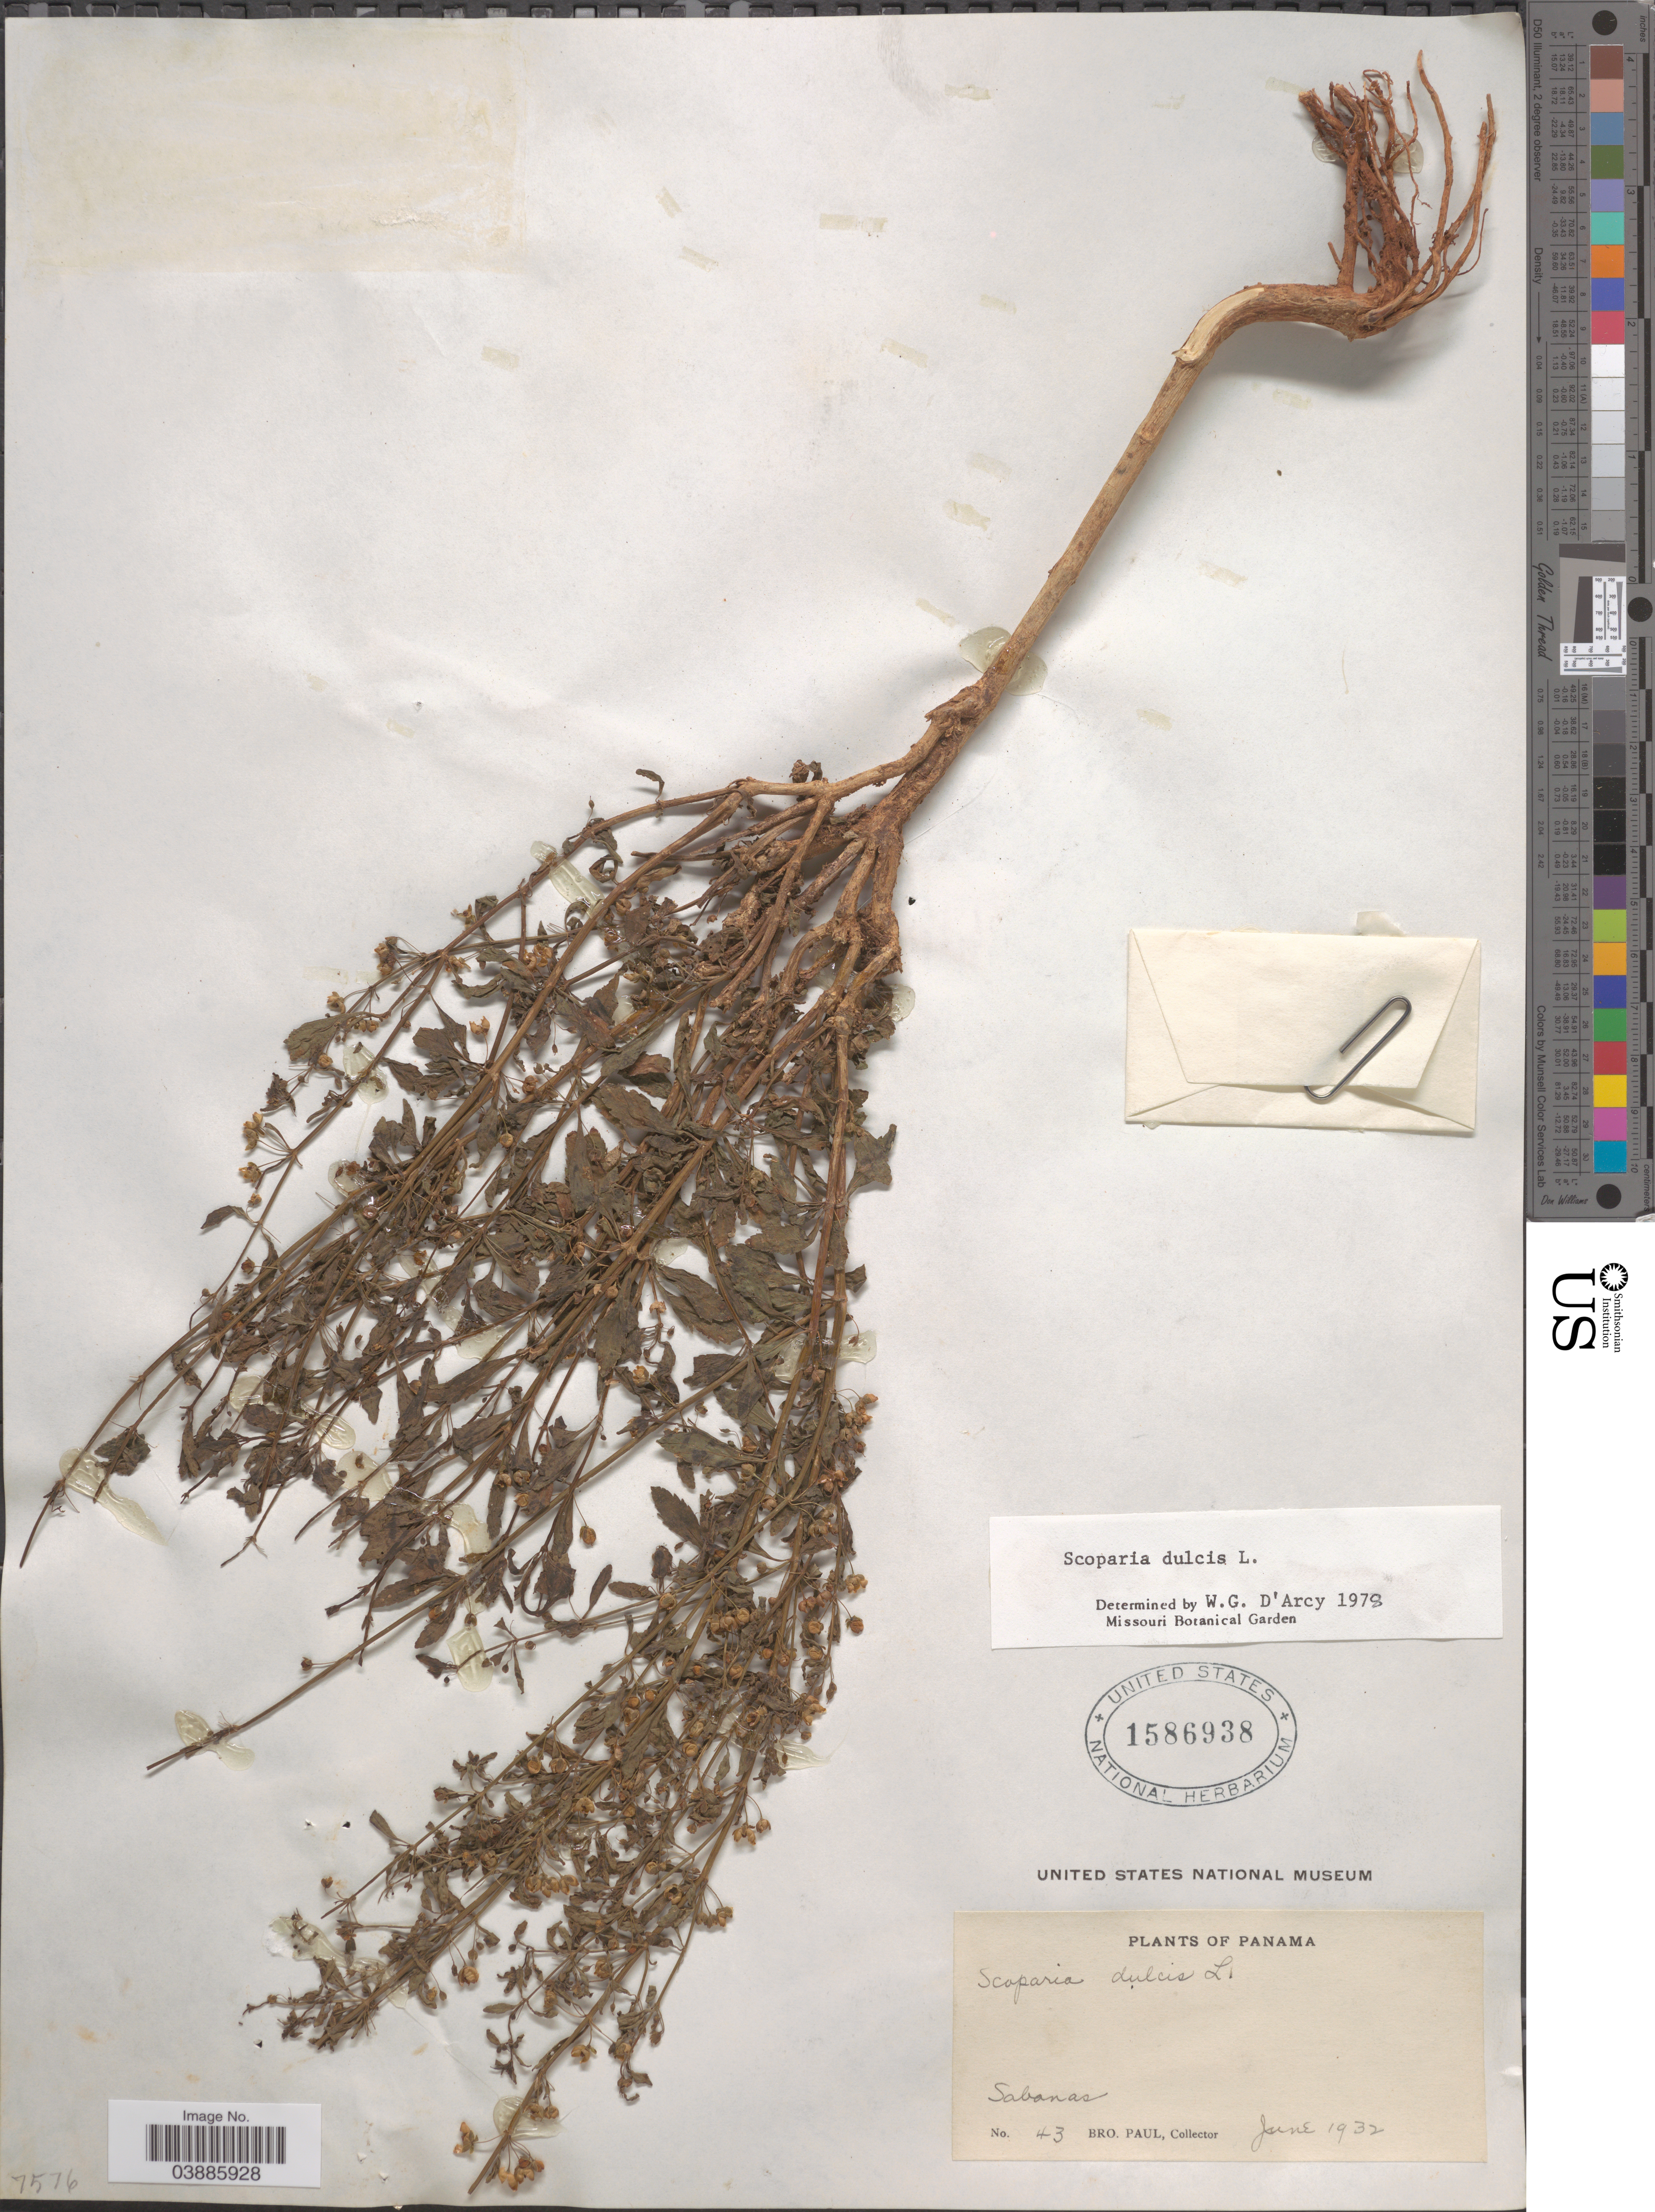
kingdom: Plantae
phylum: Tracheophyta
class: Magnoliopsida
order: Lamiales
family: Plantaginaceae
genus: Scoparia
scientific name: Scoparia dulcis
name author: L.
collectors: B. Paul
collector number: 43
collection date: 1932-06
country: Panama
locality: Sabanas.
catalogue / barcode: US 1586938